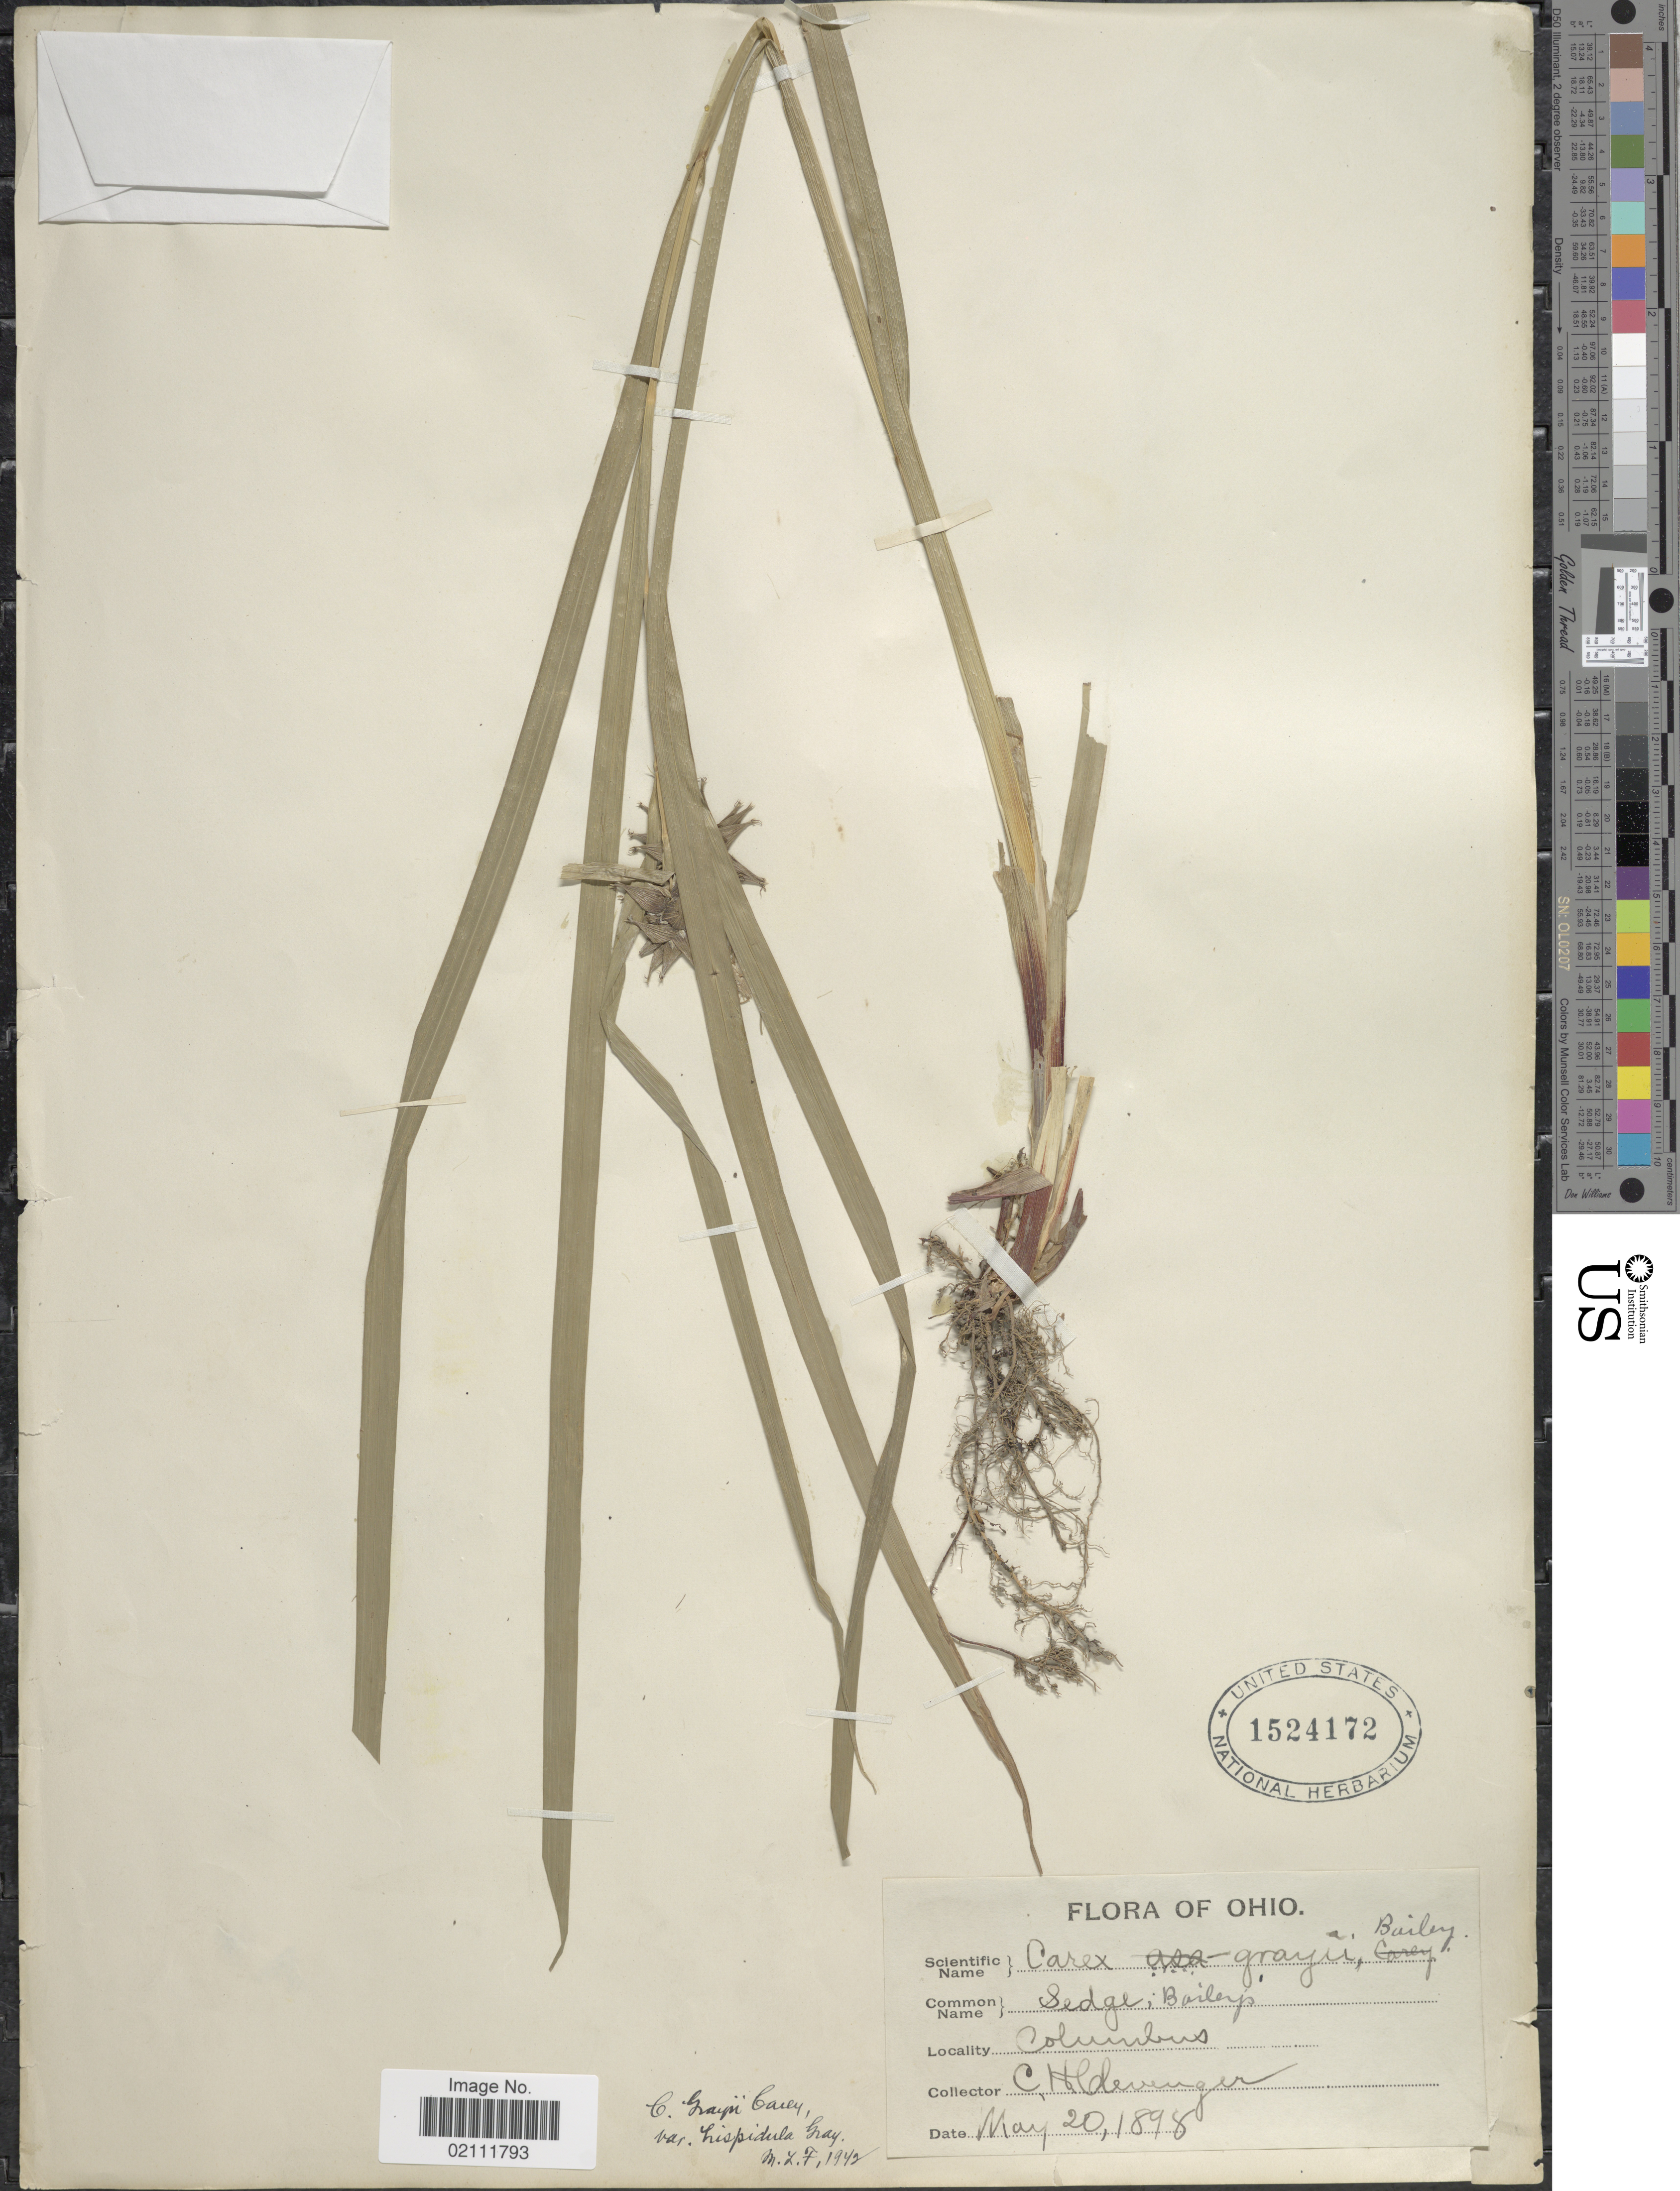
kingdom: Plantae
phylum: Tracheophyta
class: Liliopsida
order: Poales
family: Cyperaceae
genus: Carex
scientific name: Carex grayi var. hispidula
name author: A. Gray ex L.H. Bailey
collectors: C. H. Clevenger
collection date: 1898-05-20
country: United States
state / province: Ohio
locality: Columbus, sedge; Baileys.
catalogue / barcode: US 1524172